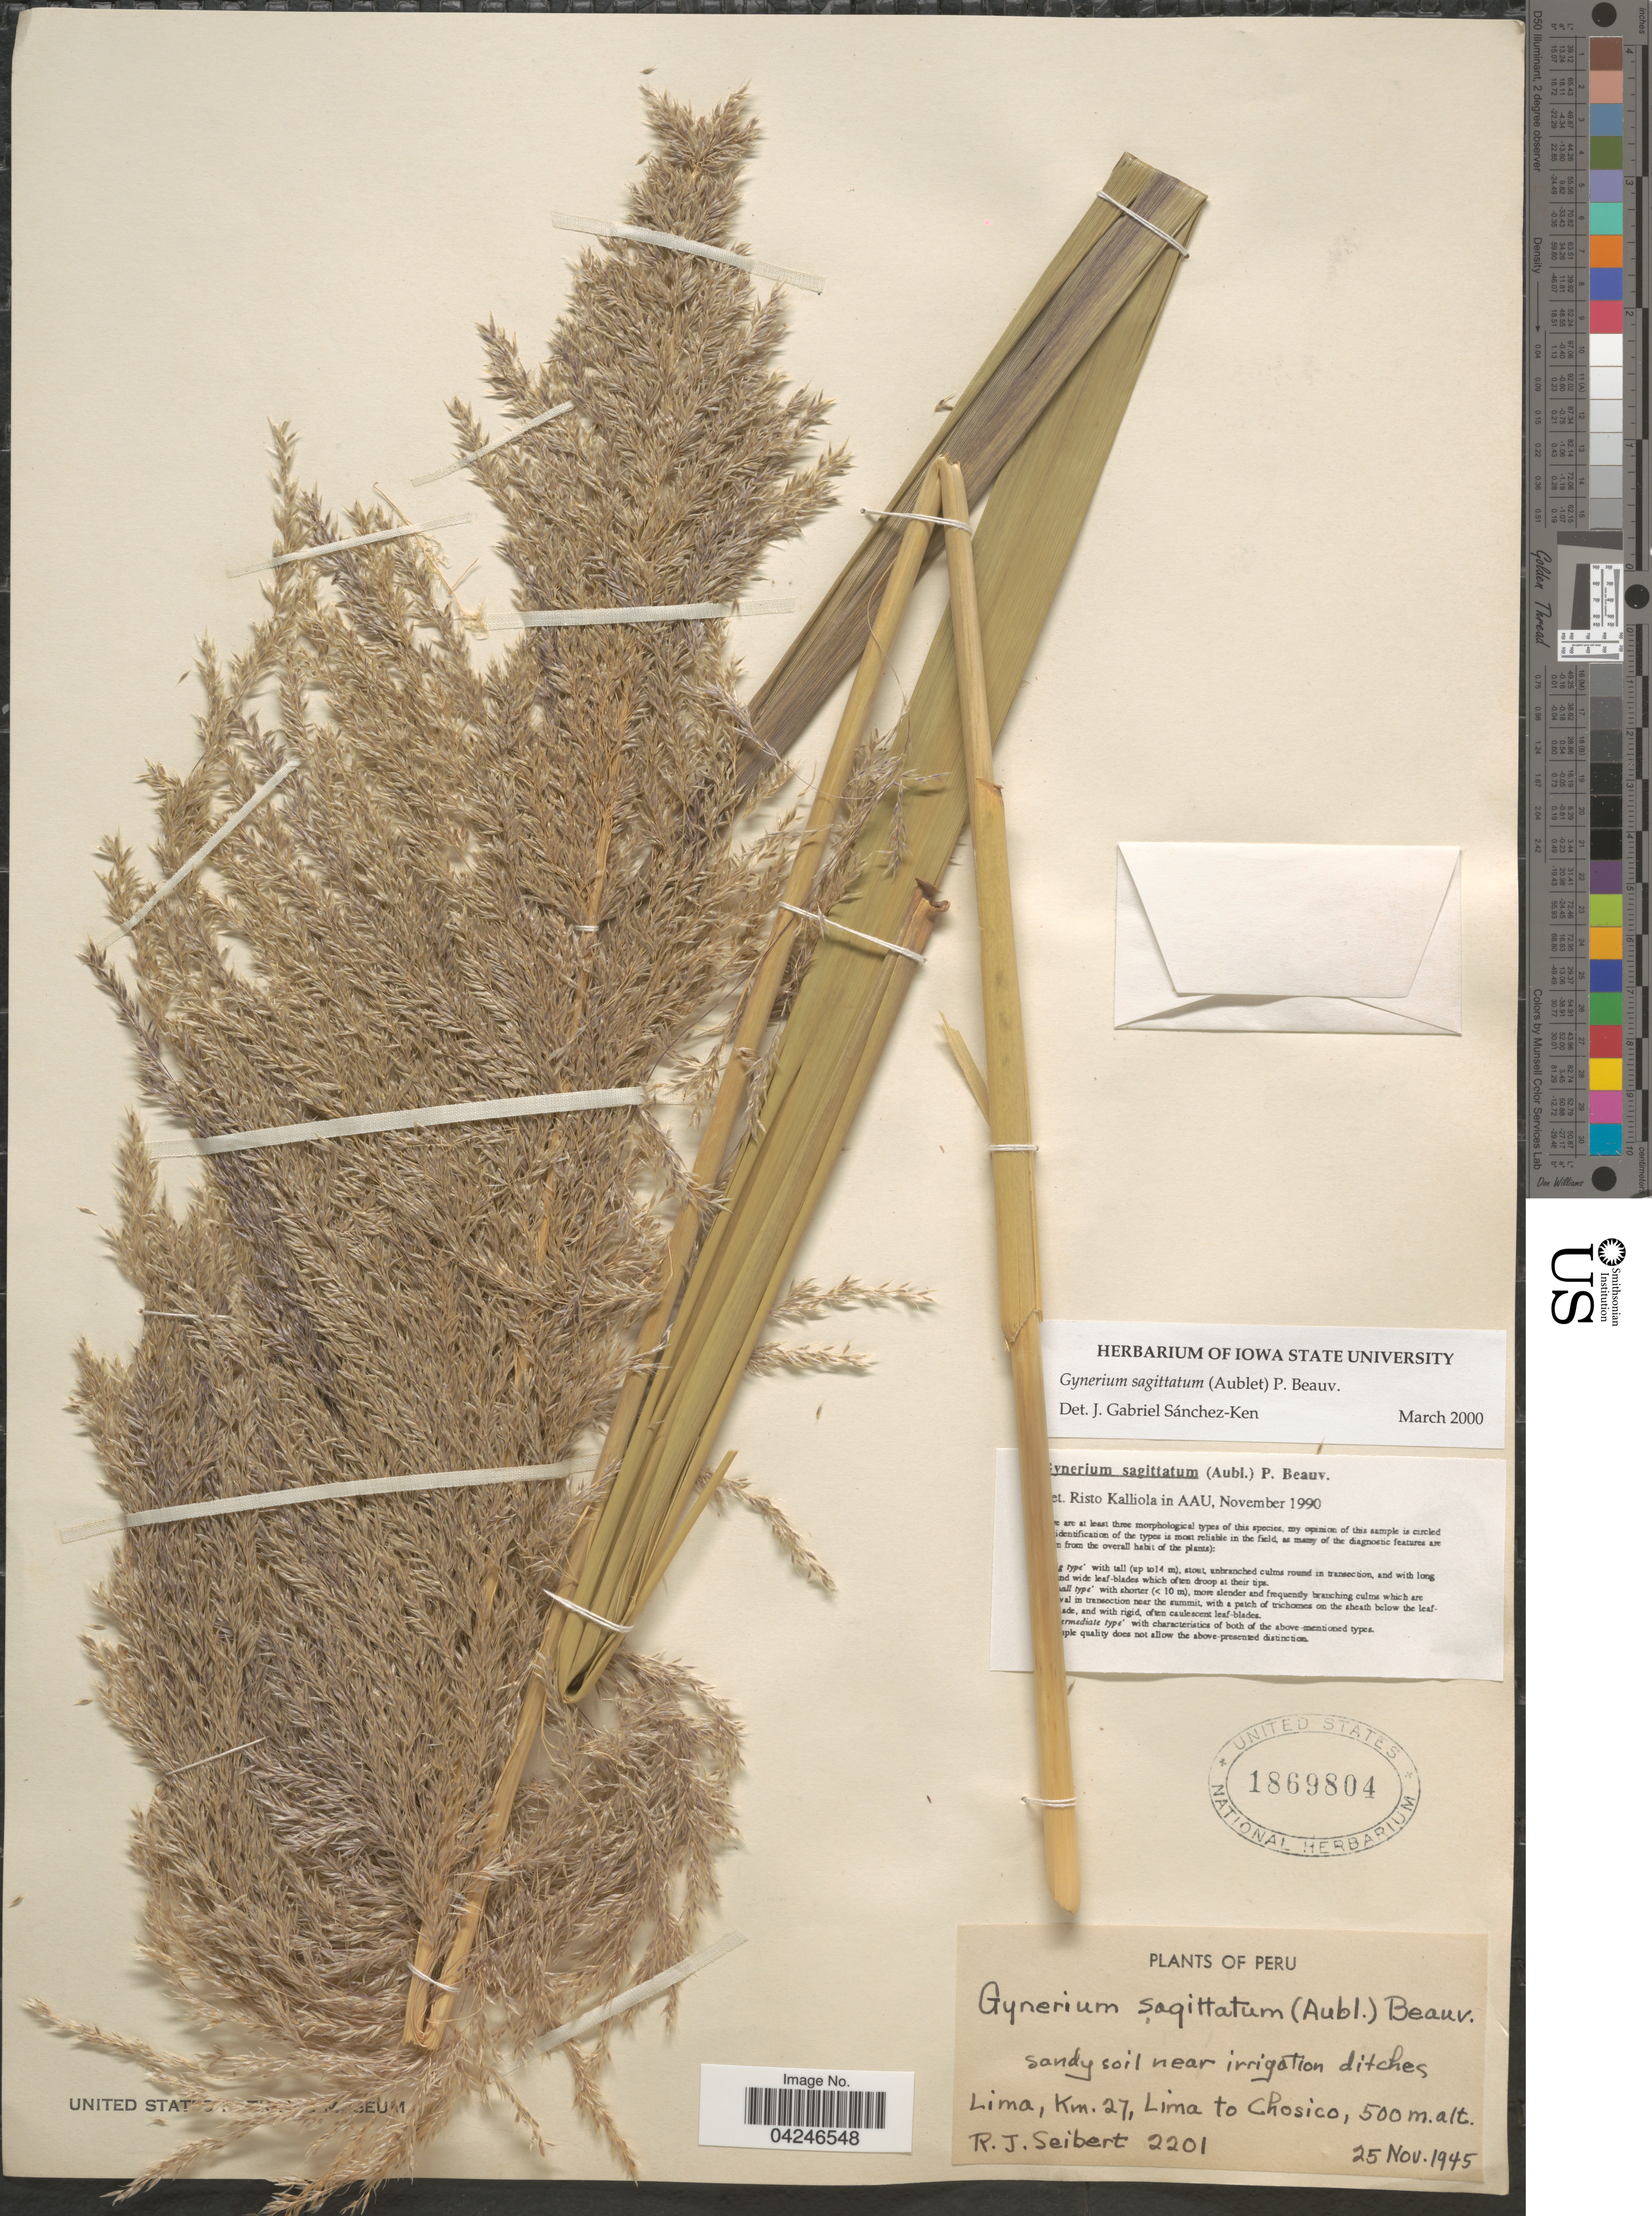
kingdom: Plantae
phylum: Tracheophyta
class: Liliopsida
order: Poales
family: Poaceae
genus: Gynerium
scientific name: Gynerium sagittatum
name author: (Aubl.) P. Beauv.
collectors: R. J. Seibert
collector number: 2201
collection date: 1945-11-25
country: Peru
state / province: Lima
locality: Km. 27, Lima to Chosico.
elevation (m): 500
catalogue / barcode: US 1869804